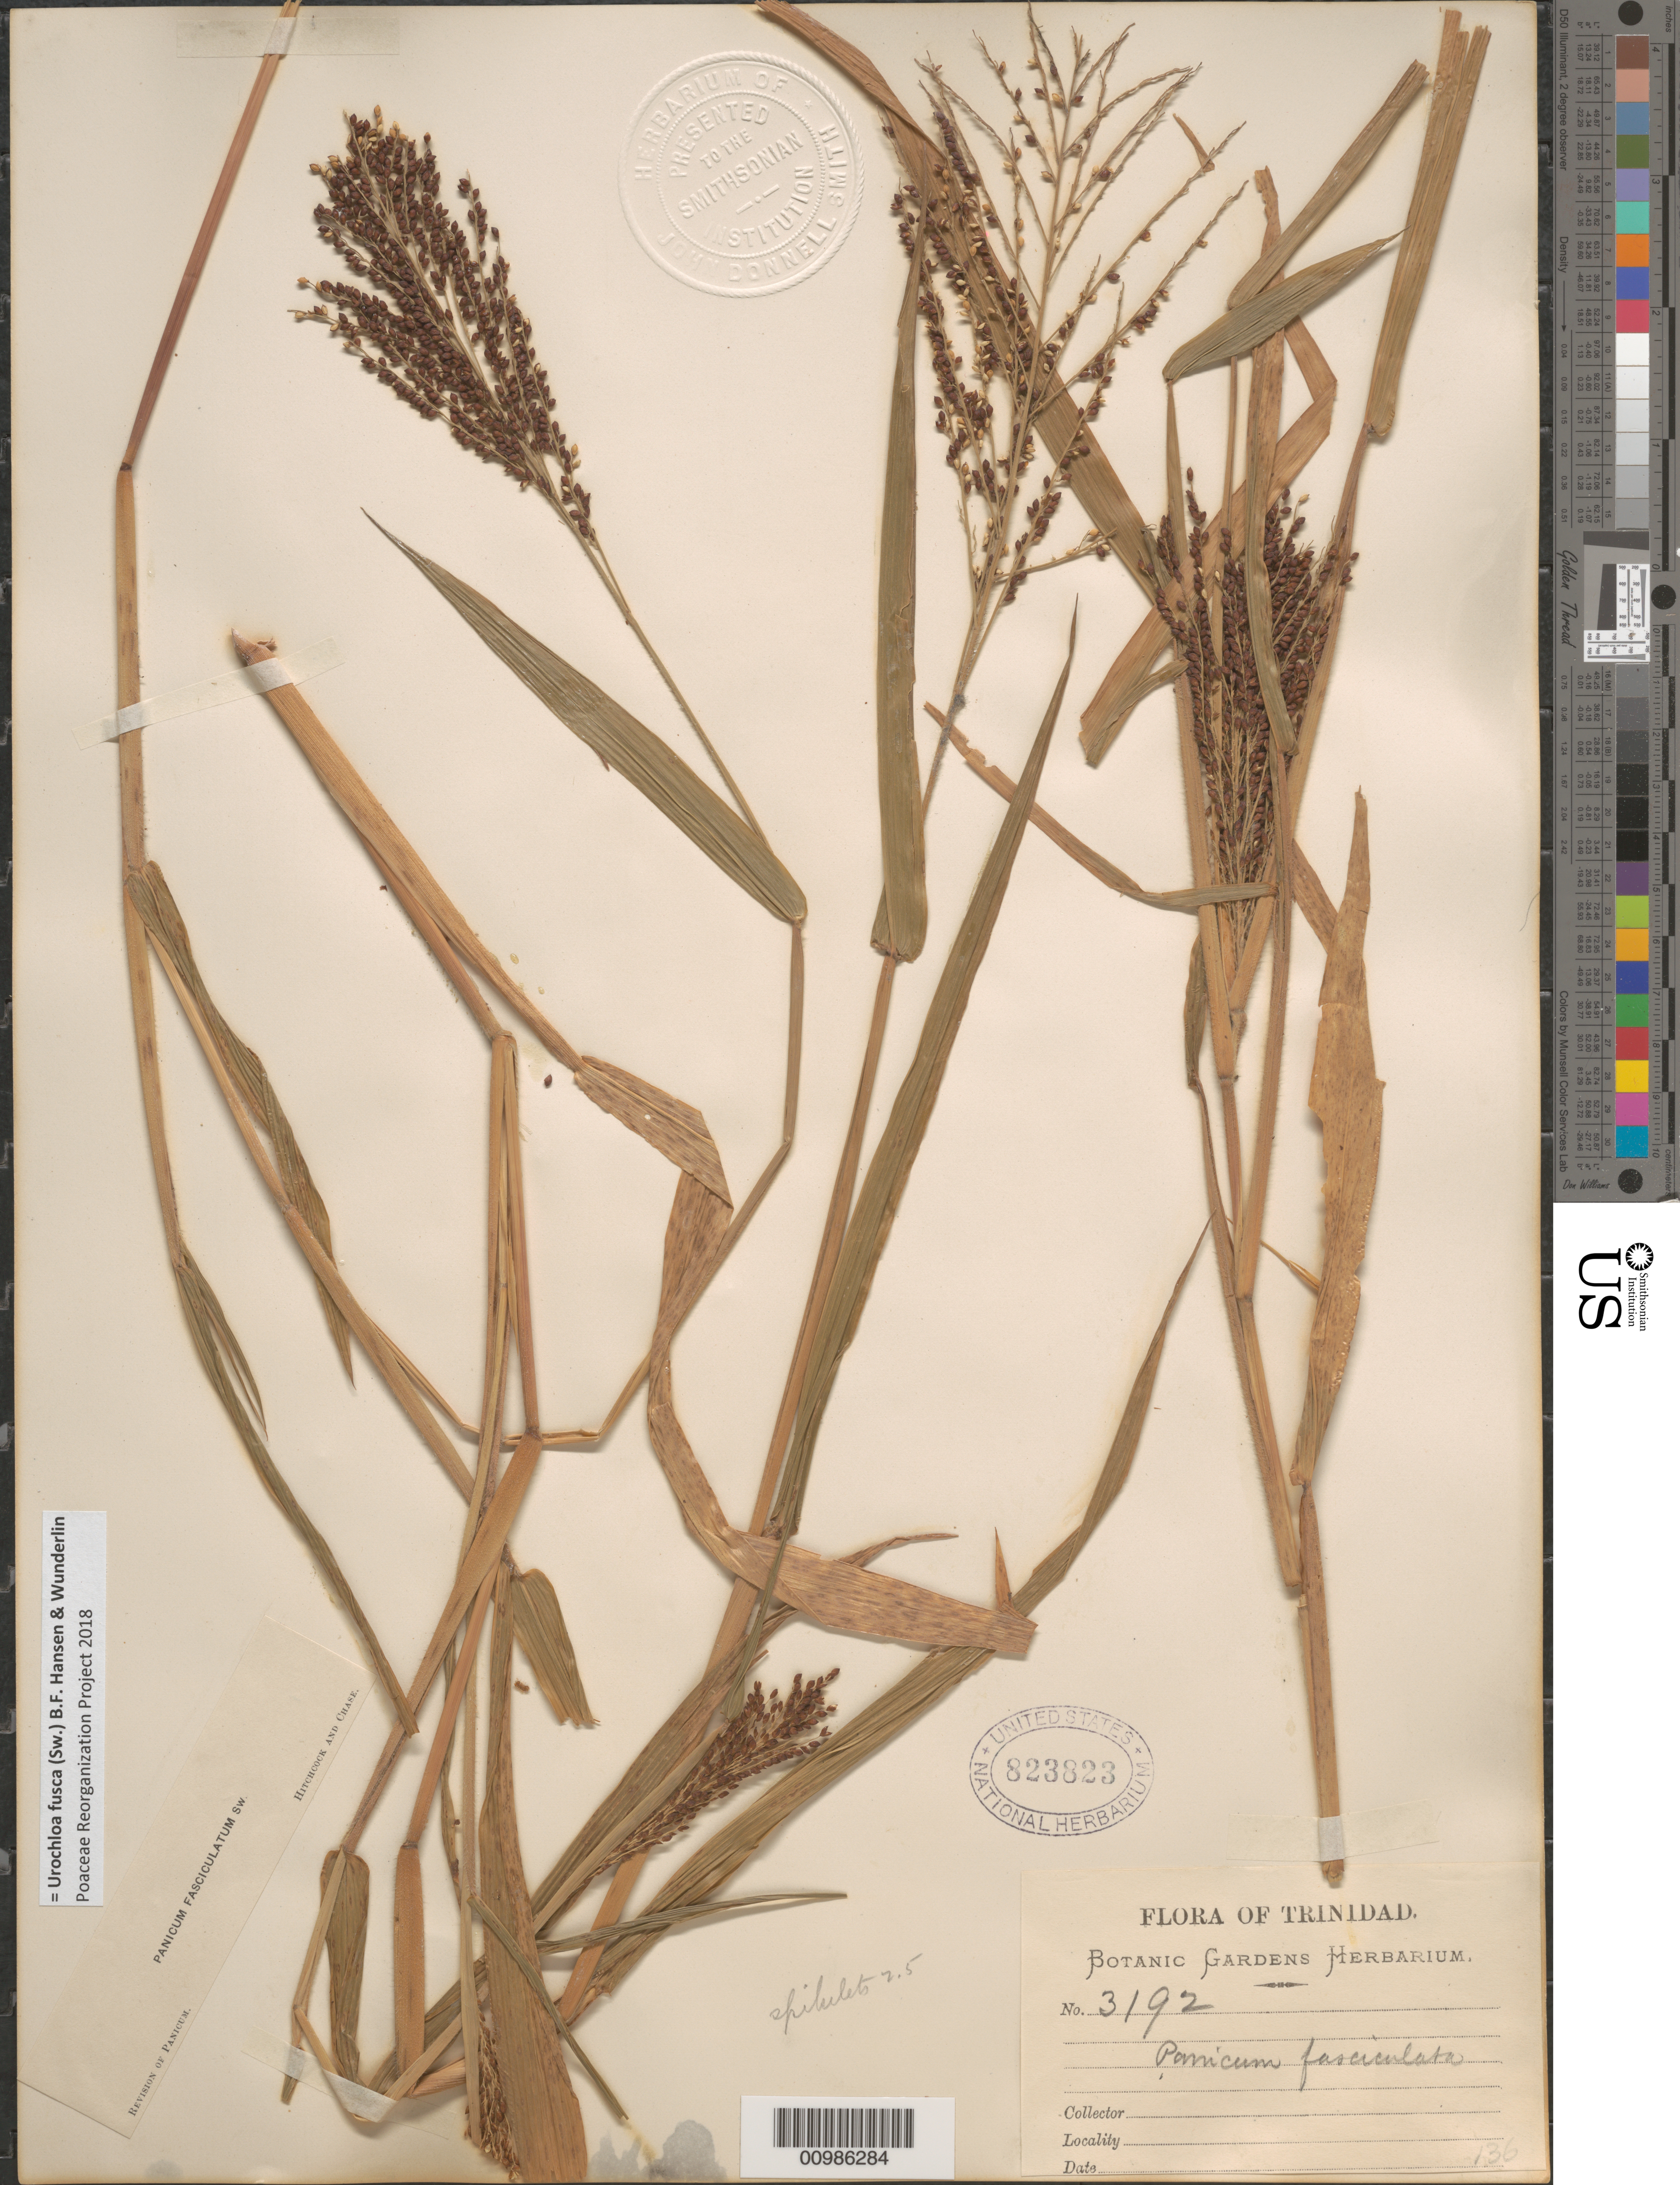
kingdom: Plantae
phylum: Tracheophyta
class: Liliopsida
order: Poales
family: Poaceae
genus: Brachiaria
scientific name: Brachiaria fasciculata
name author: (Sw.) Parodi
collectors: ex herb. Bot. Gard. Trinidad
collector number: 3192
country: Trinidad and Tobago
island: Trinidad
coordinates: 0 N, 0 E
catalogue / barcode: US 823823